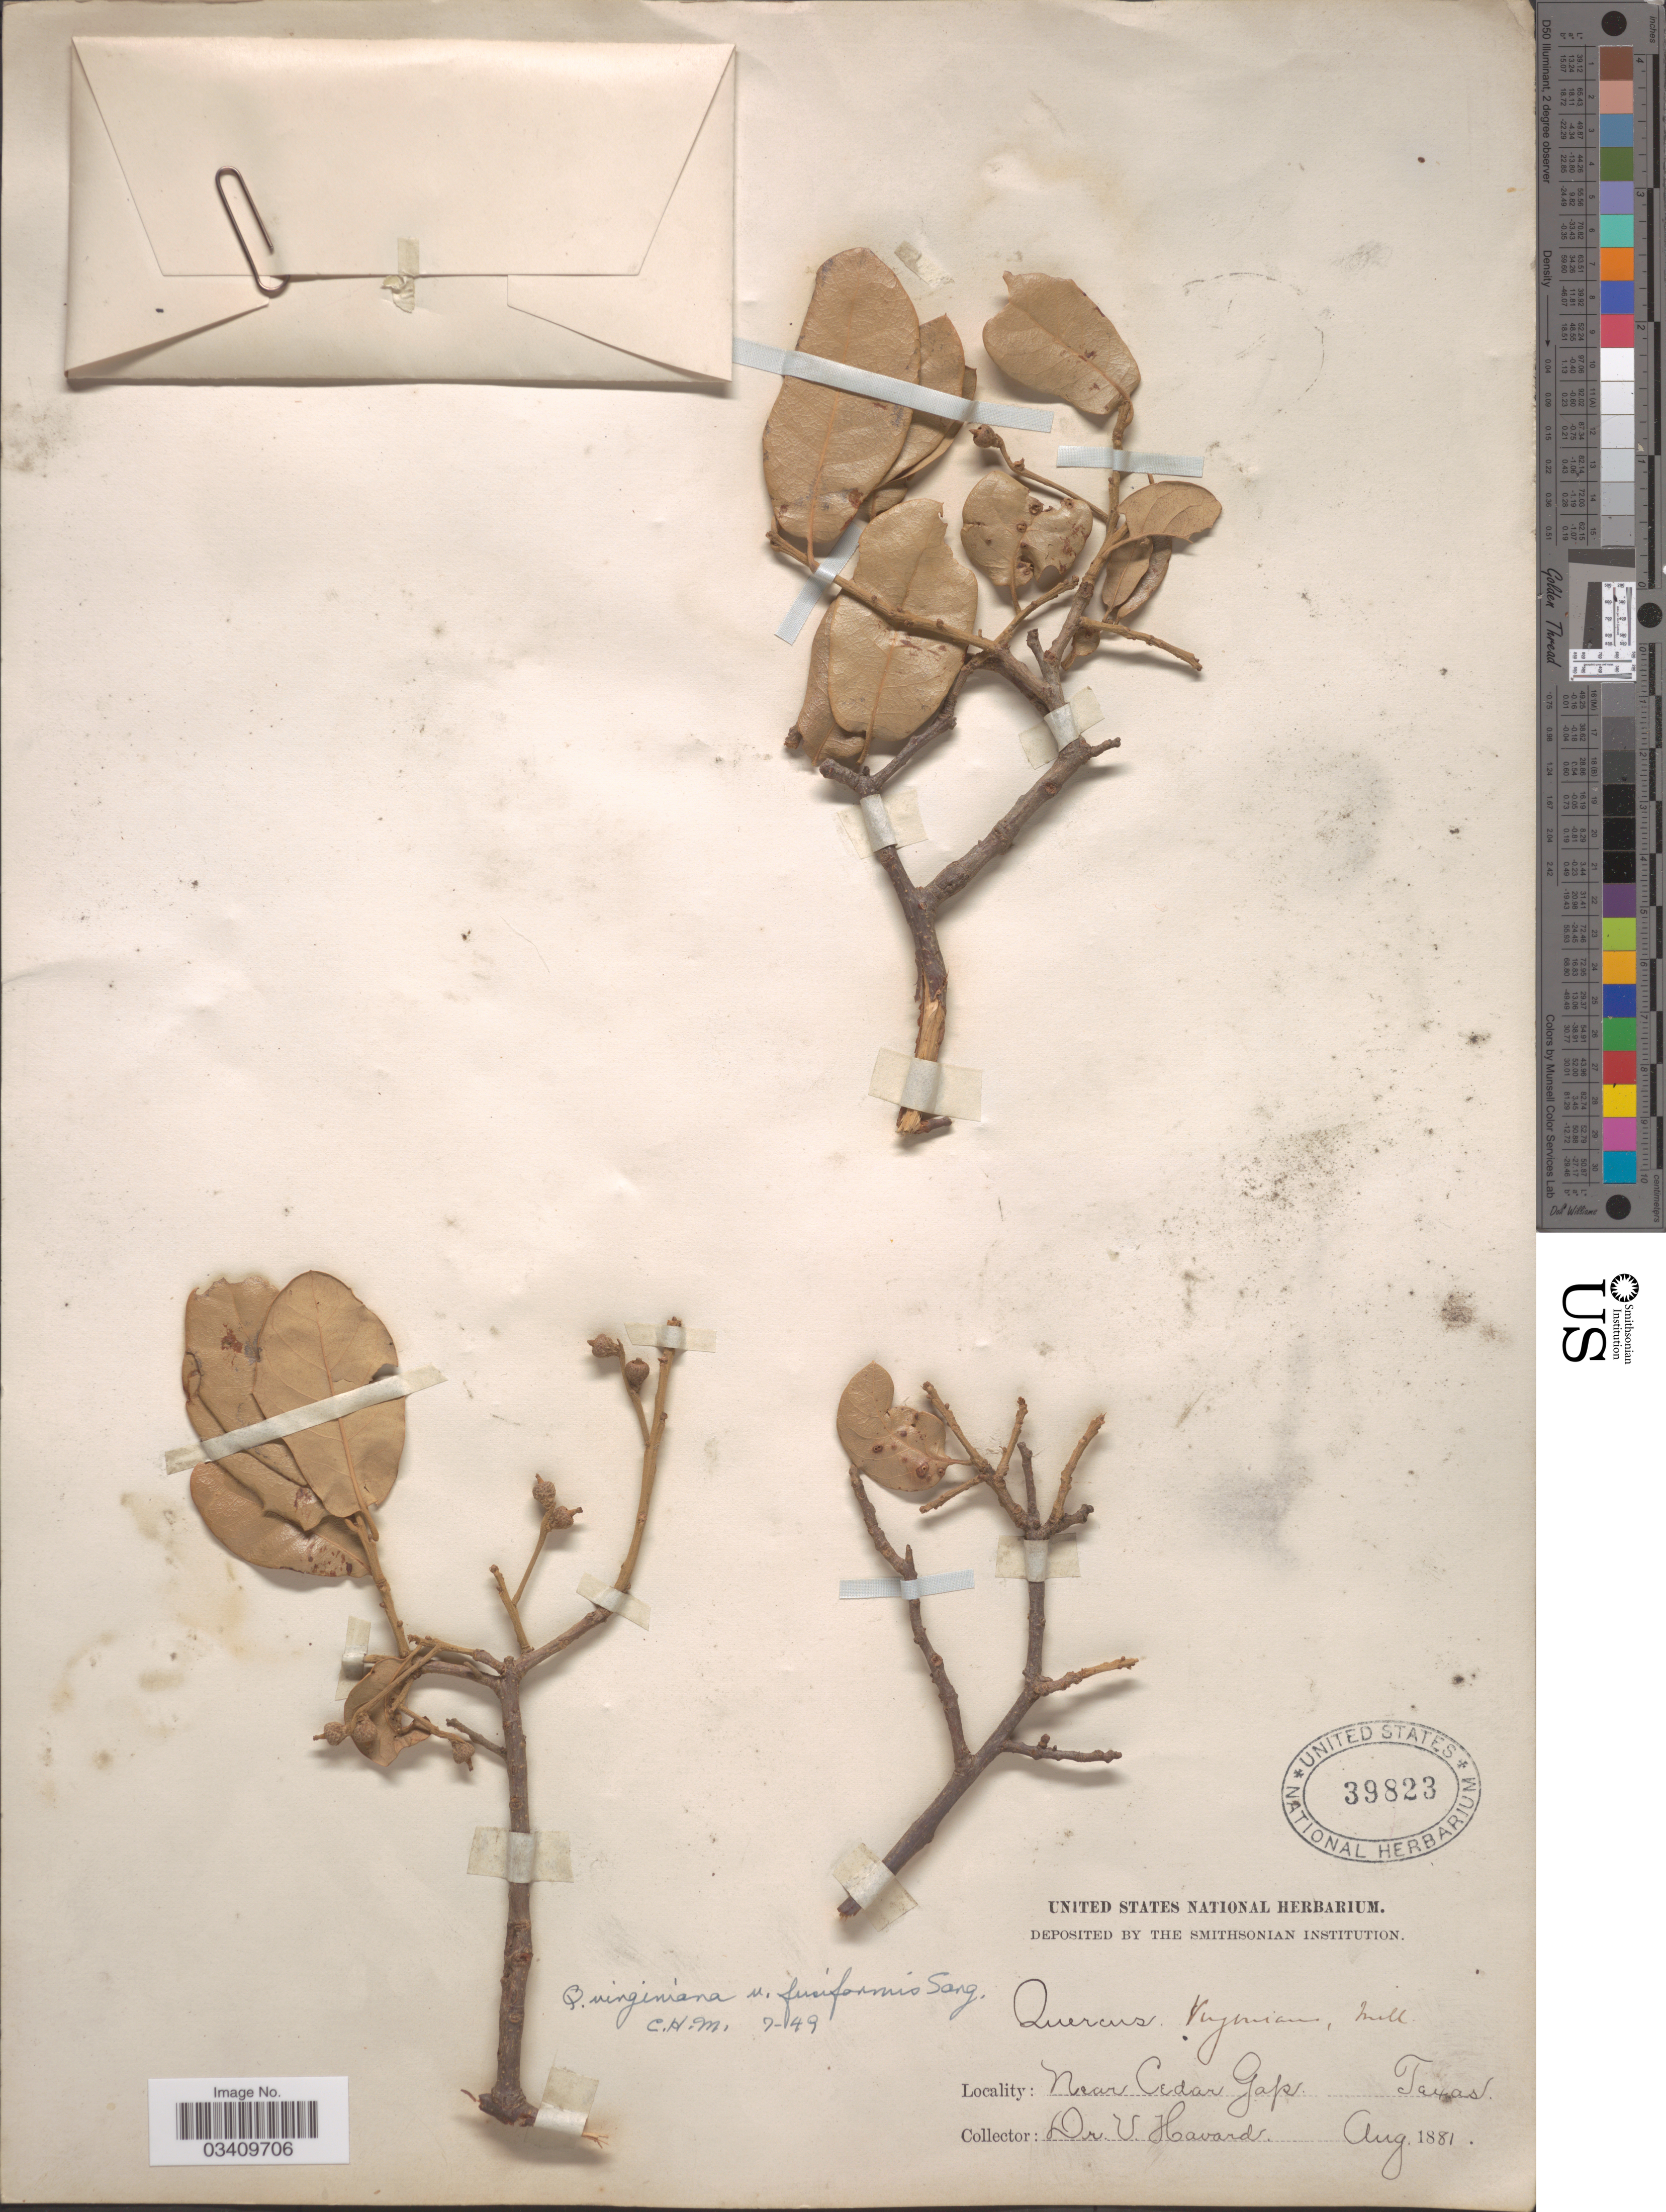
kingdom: Plantae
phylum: Tracheophyta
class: Magnoliopsida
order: Fagales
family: Fagaceae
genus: Quercus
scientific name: Quercus virginiana var. fusiformis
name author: (Small) Sarg.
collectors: V. Havard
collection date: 1881-08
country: United States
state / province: Texas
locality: Near Cedar Gap.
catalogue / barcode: US 39823